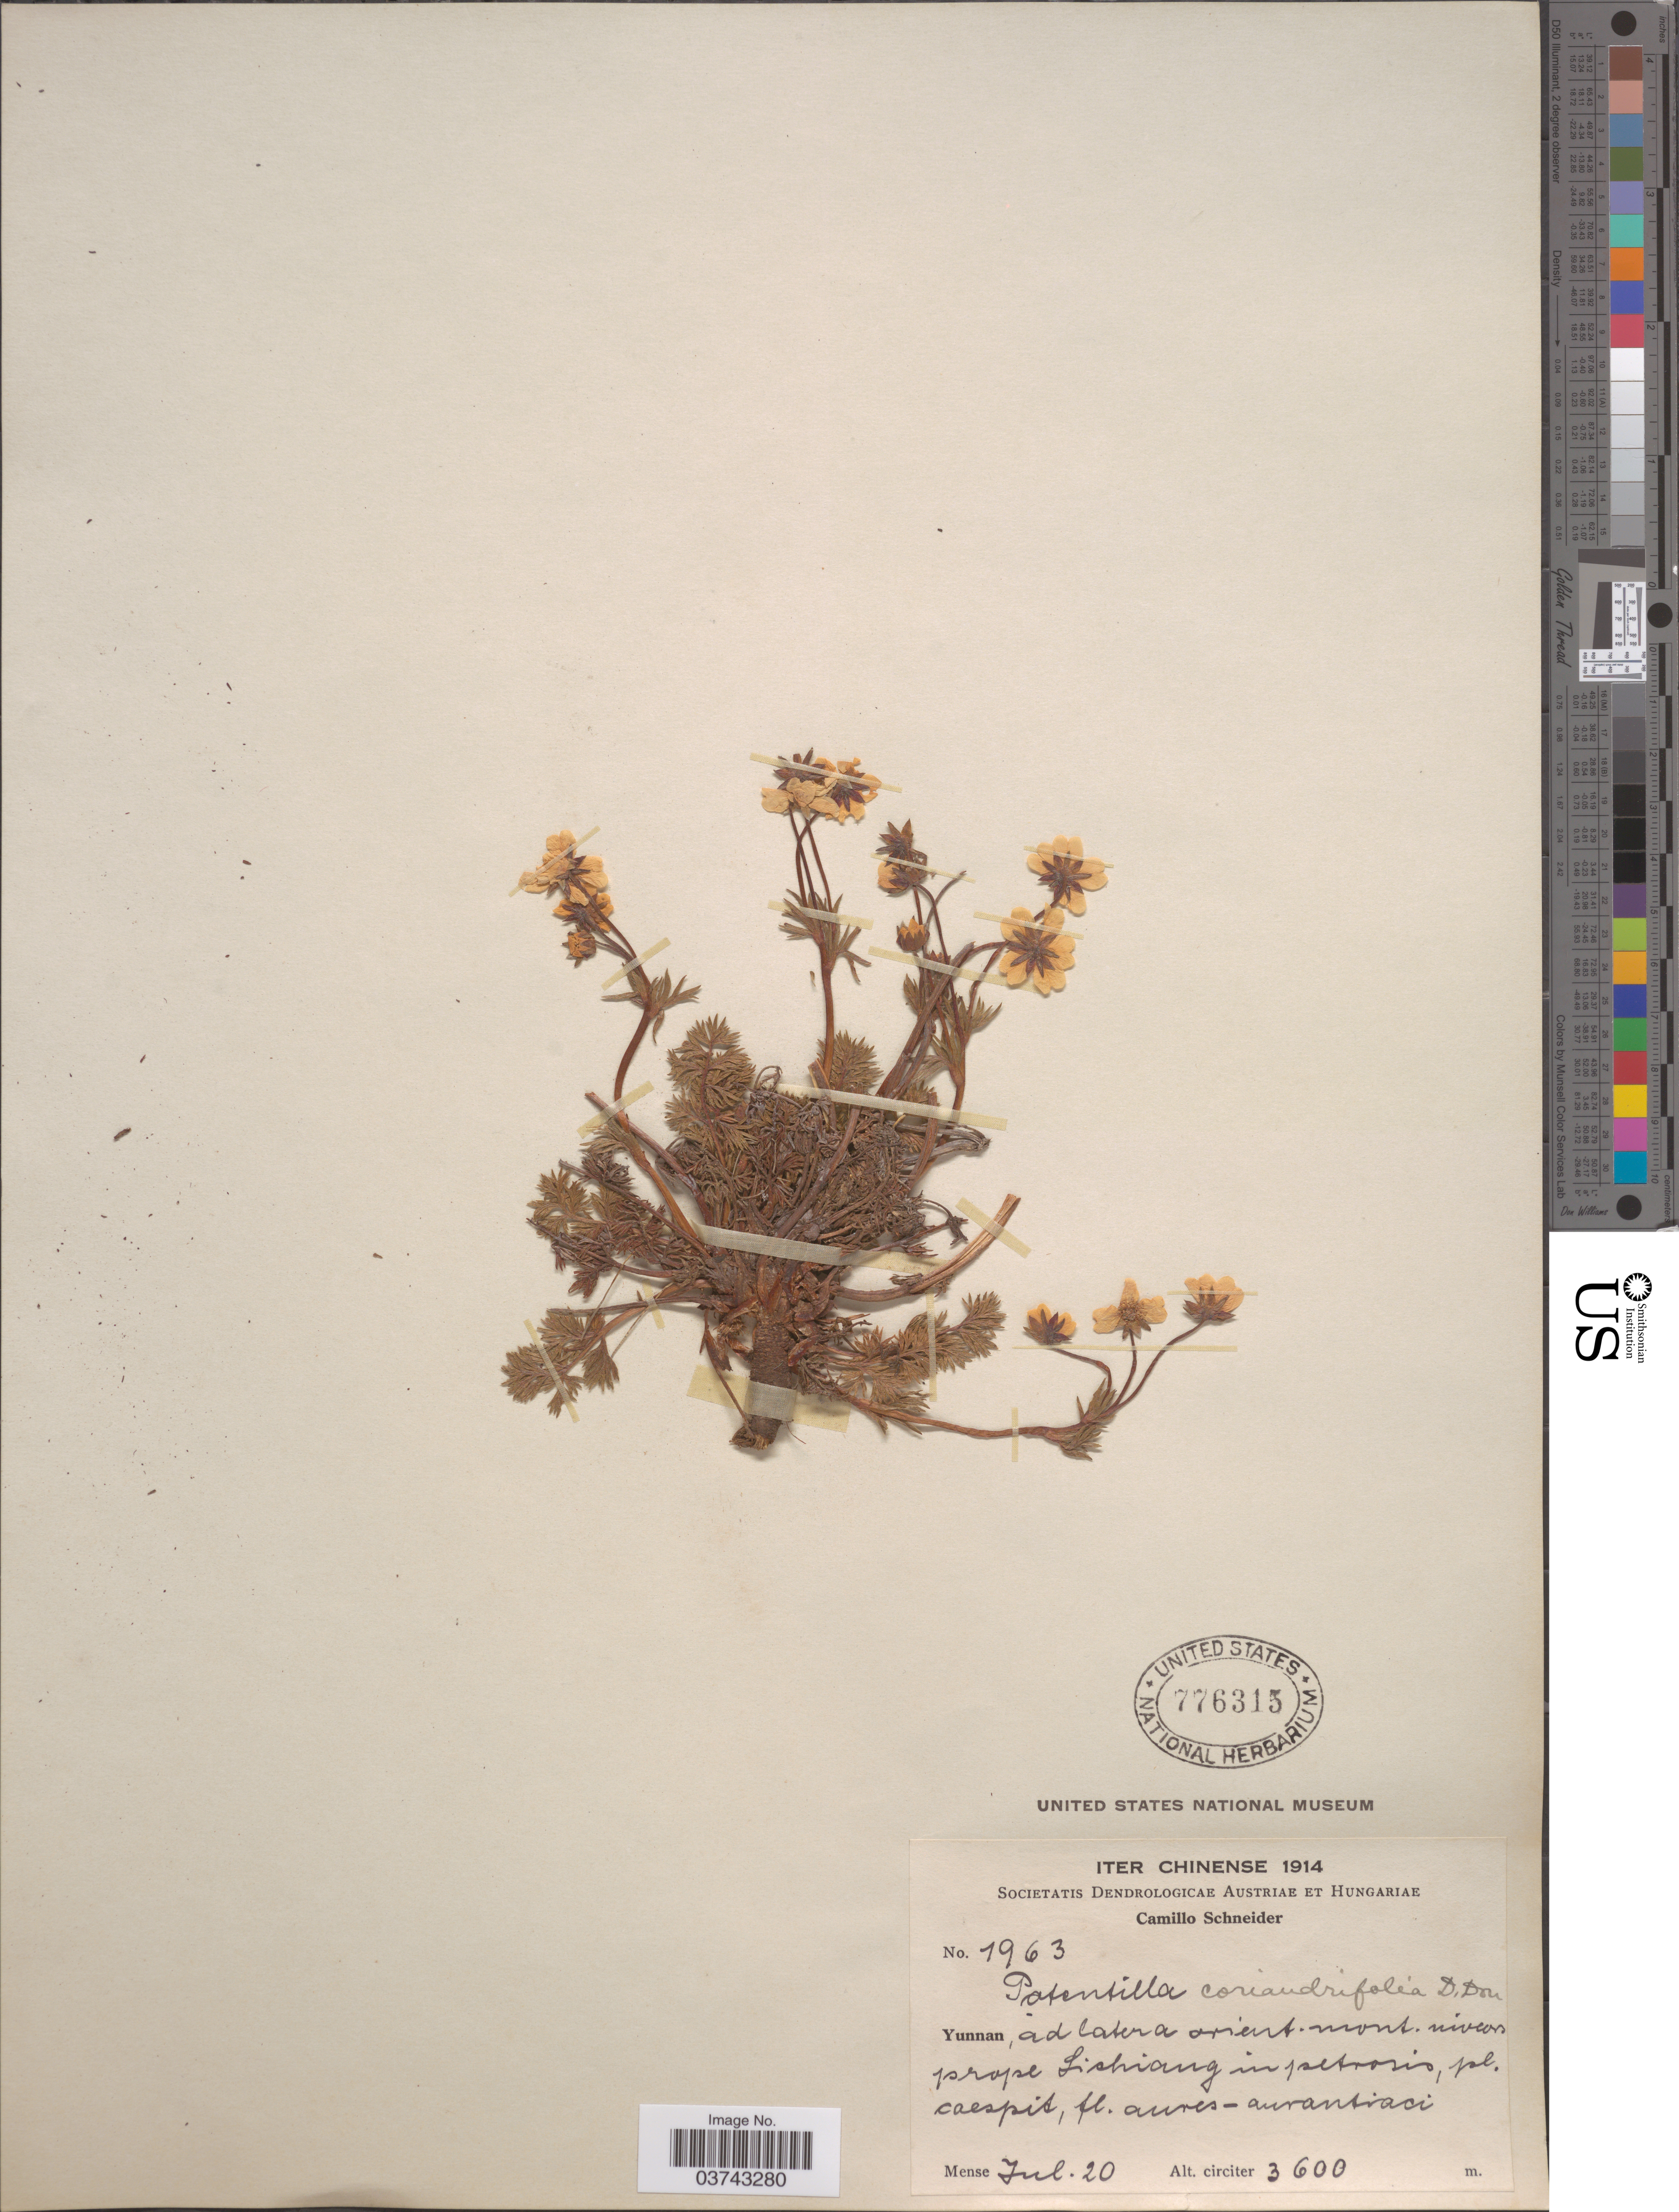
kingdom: Plantae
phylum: Tracheophyta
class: Magnoliopsida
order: Rosales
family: Rosaceae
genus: Potentilla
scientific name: Potentilla coriandrifolia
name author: D. Don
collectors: C. K. Schneider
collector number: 1963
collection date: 1914-07-20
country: China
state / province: Yunnan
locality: Prope Lichiang.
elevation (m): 3600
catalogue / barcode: US 776315